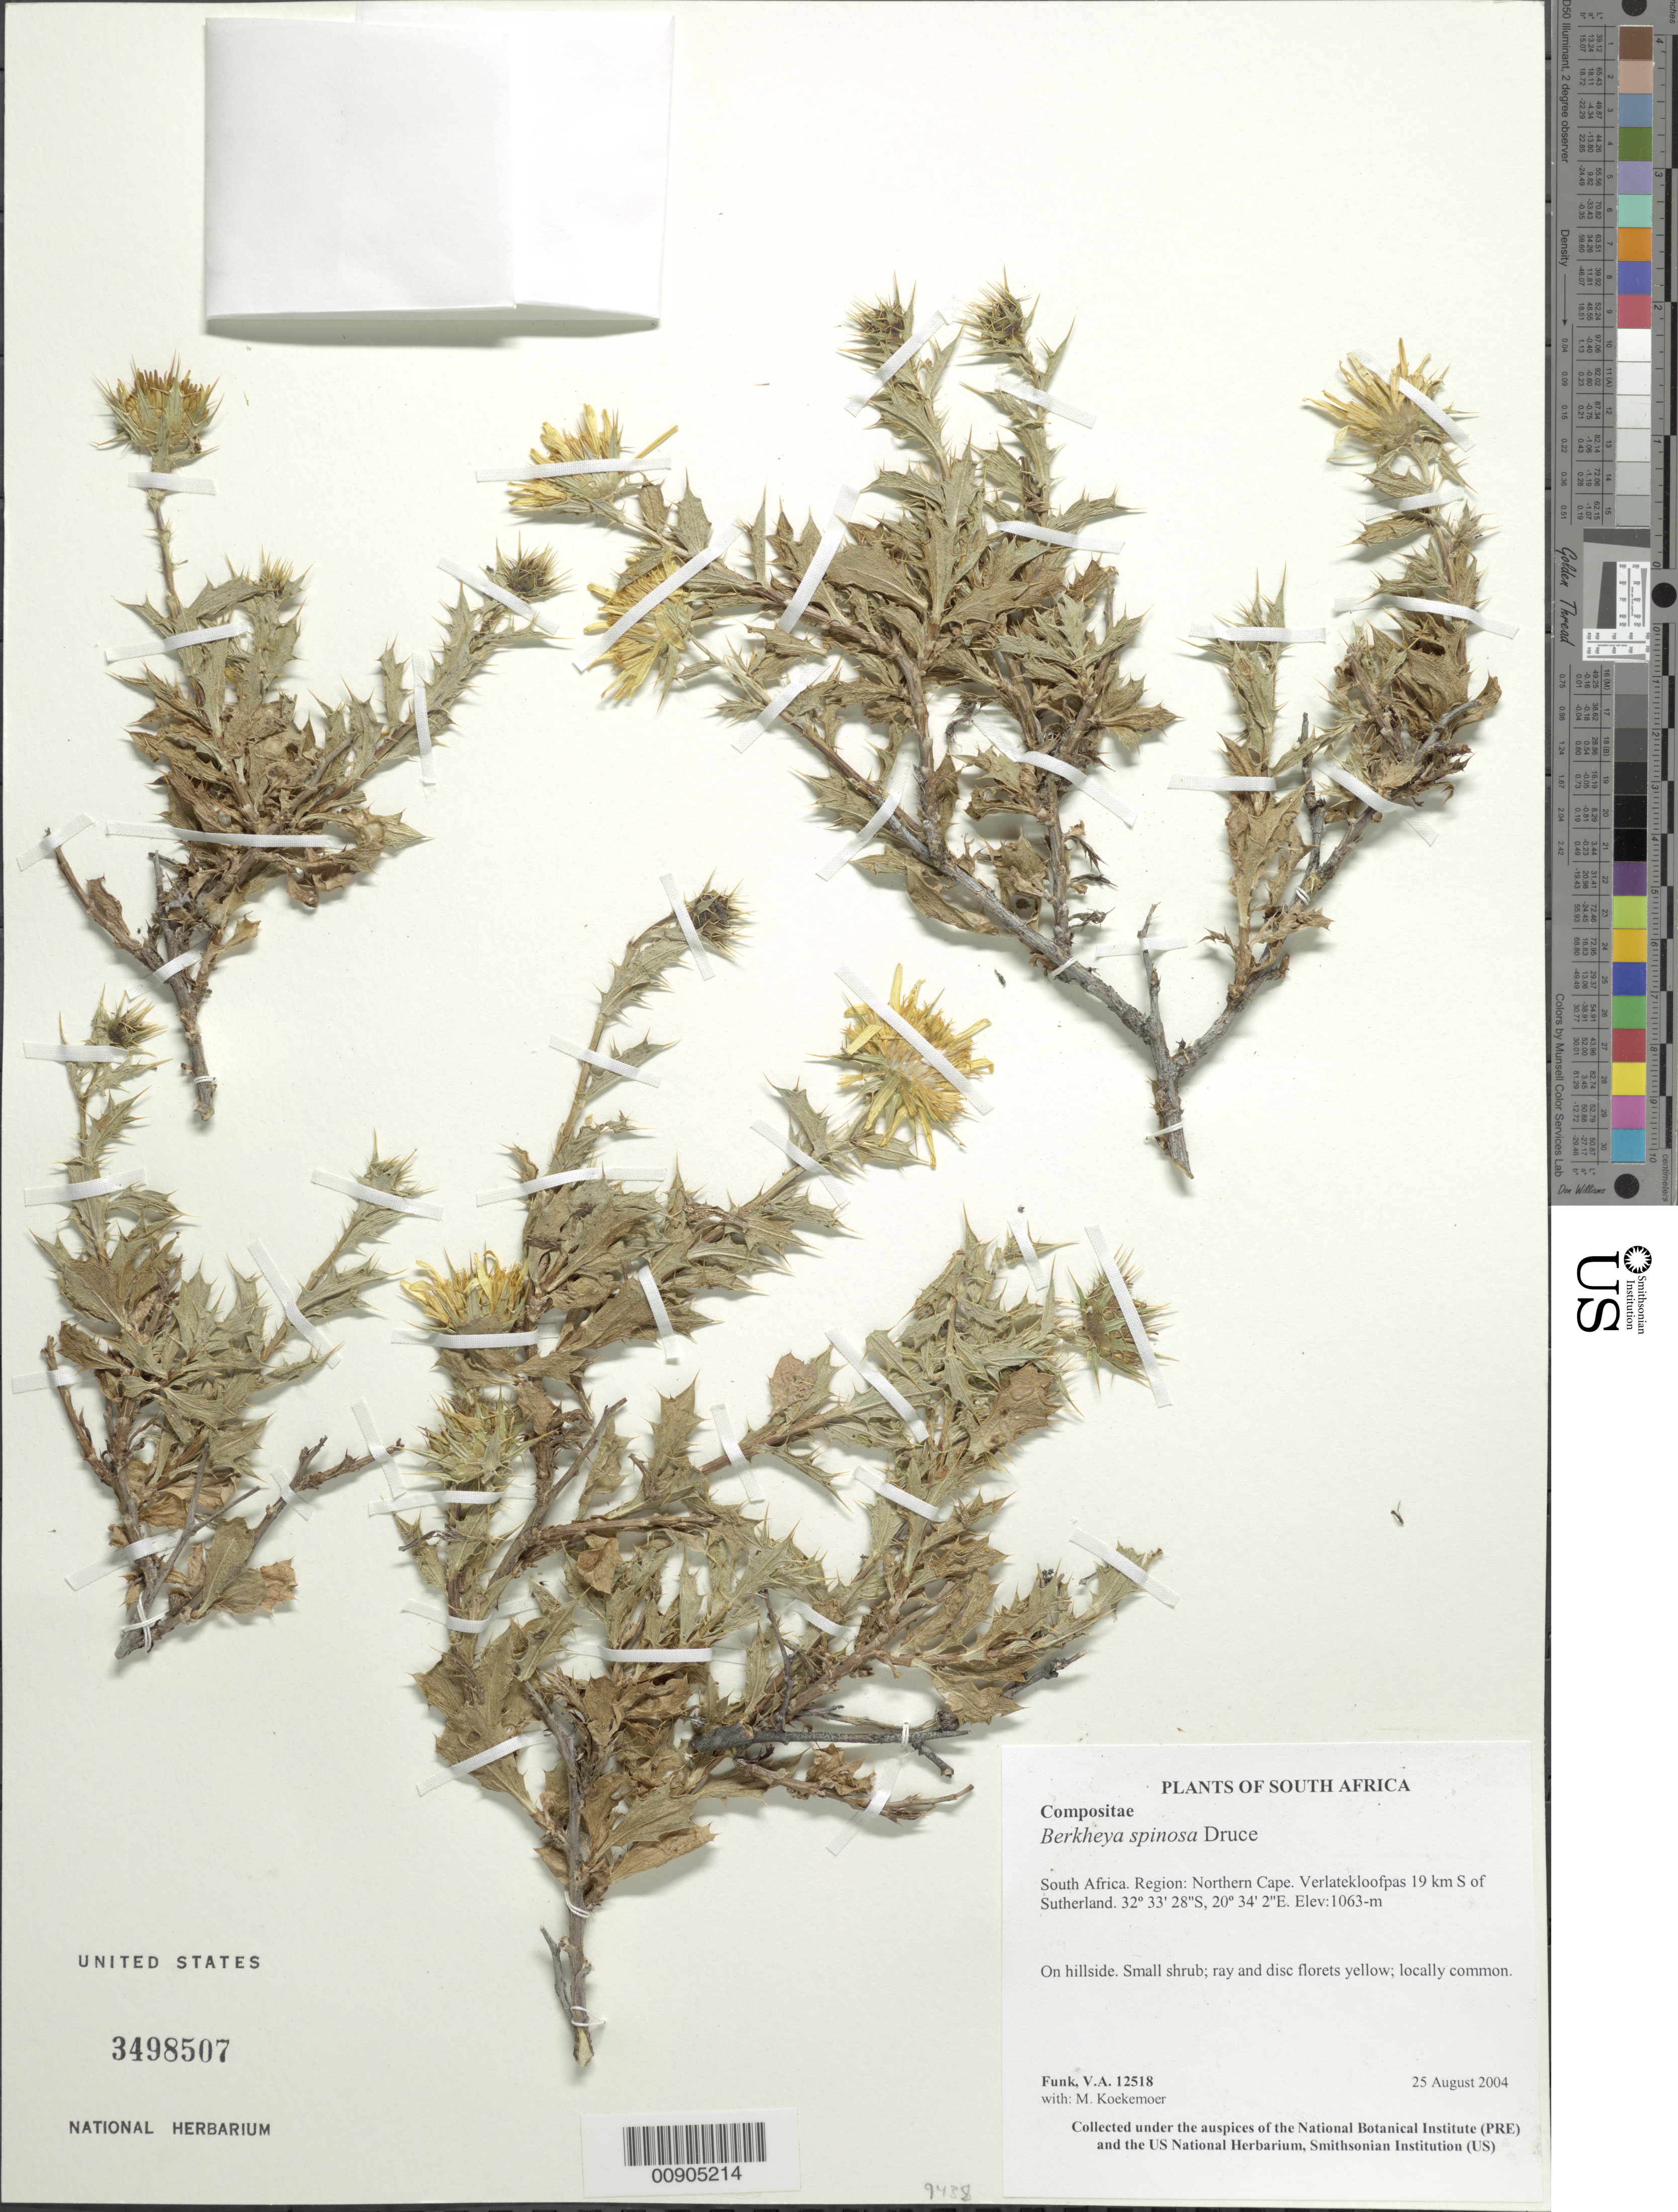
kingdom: Plantae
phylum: Tracheophyta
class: Magnoliopsida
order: Asterales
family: Asteraceae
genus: Berkheya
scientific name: Berkheya spinosa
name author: (L. f.) Druce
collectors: V. Funk & M. Koekemoer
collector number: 12518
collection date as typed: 25 August 2004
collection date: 2004-08-25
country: South Africa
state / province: Northern Cape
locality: Northern Cape, Verlatekloofpas, 19 km S of Sutherland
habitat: Hillside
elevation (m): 1063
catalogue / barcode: US 3498507